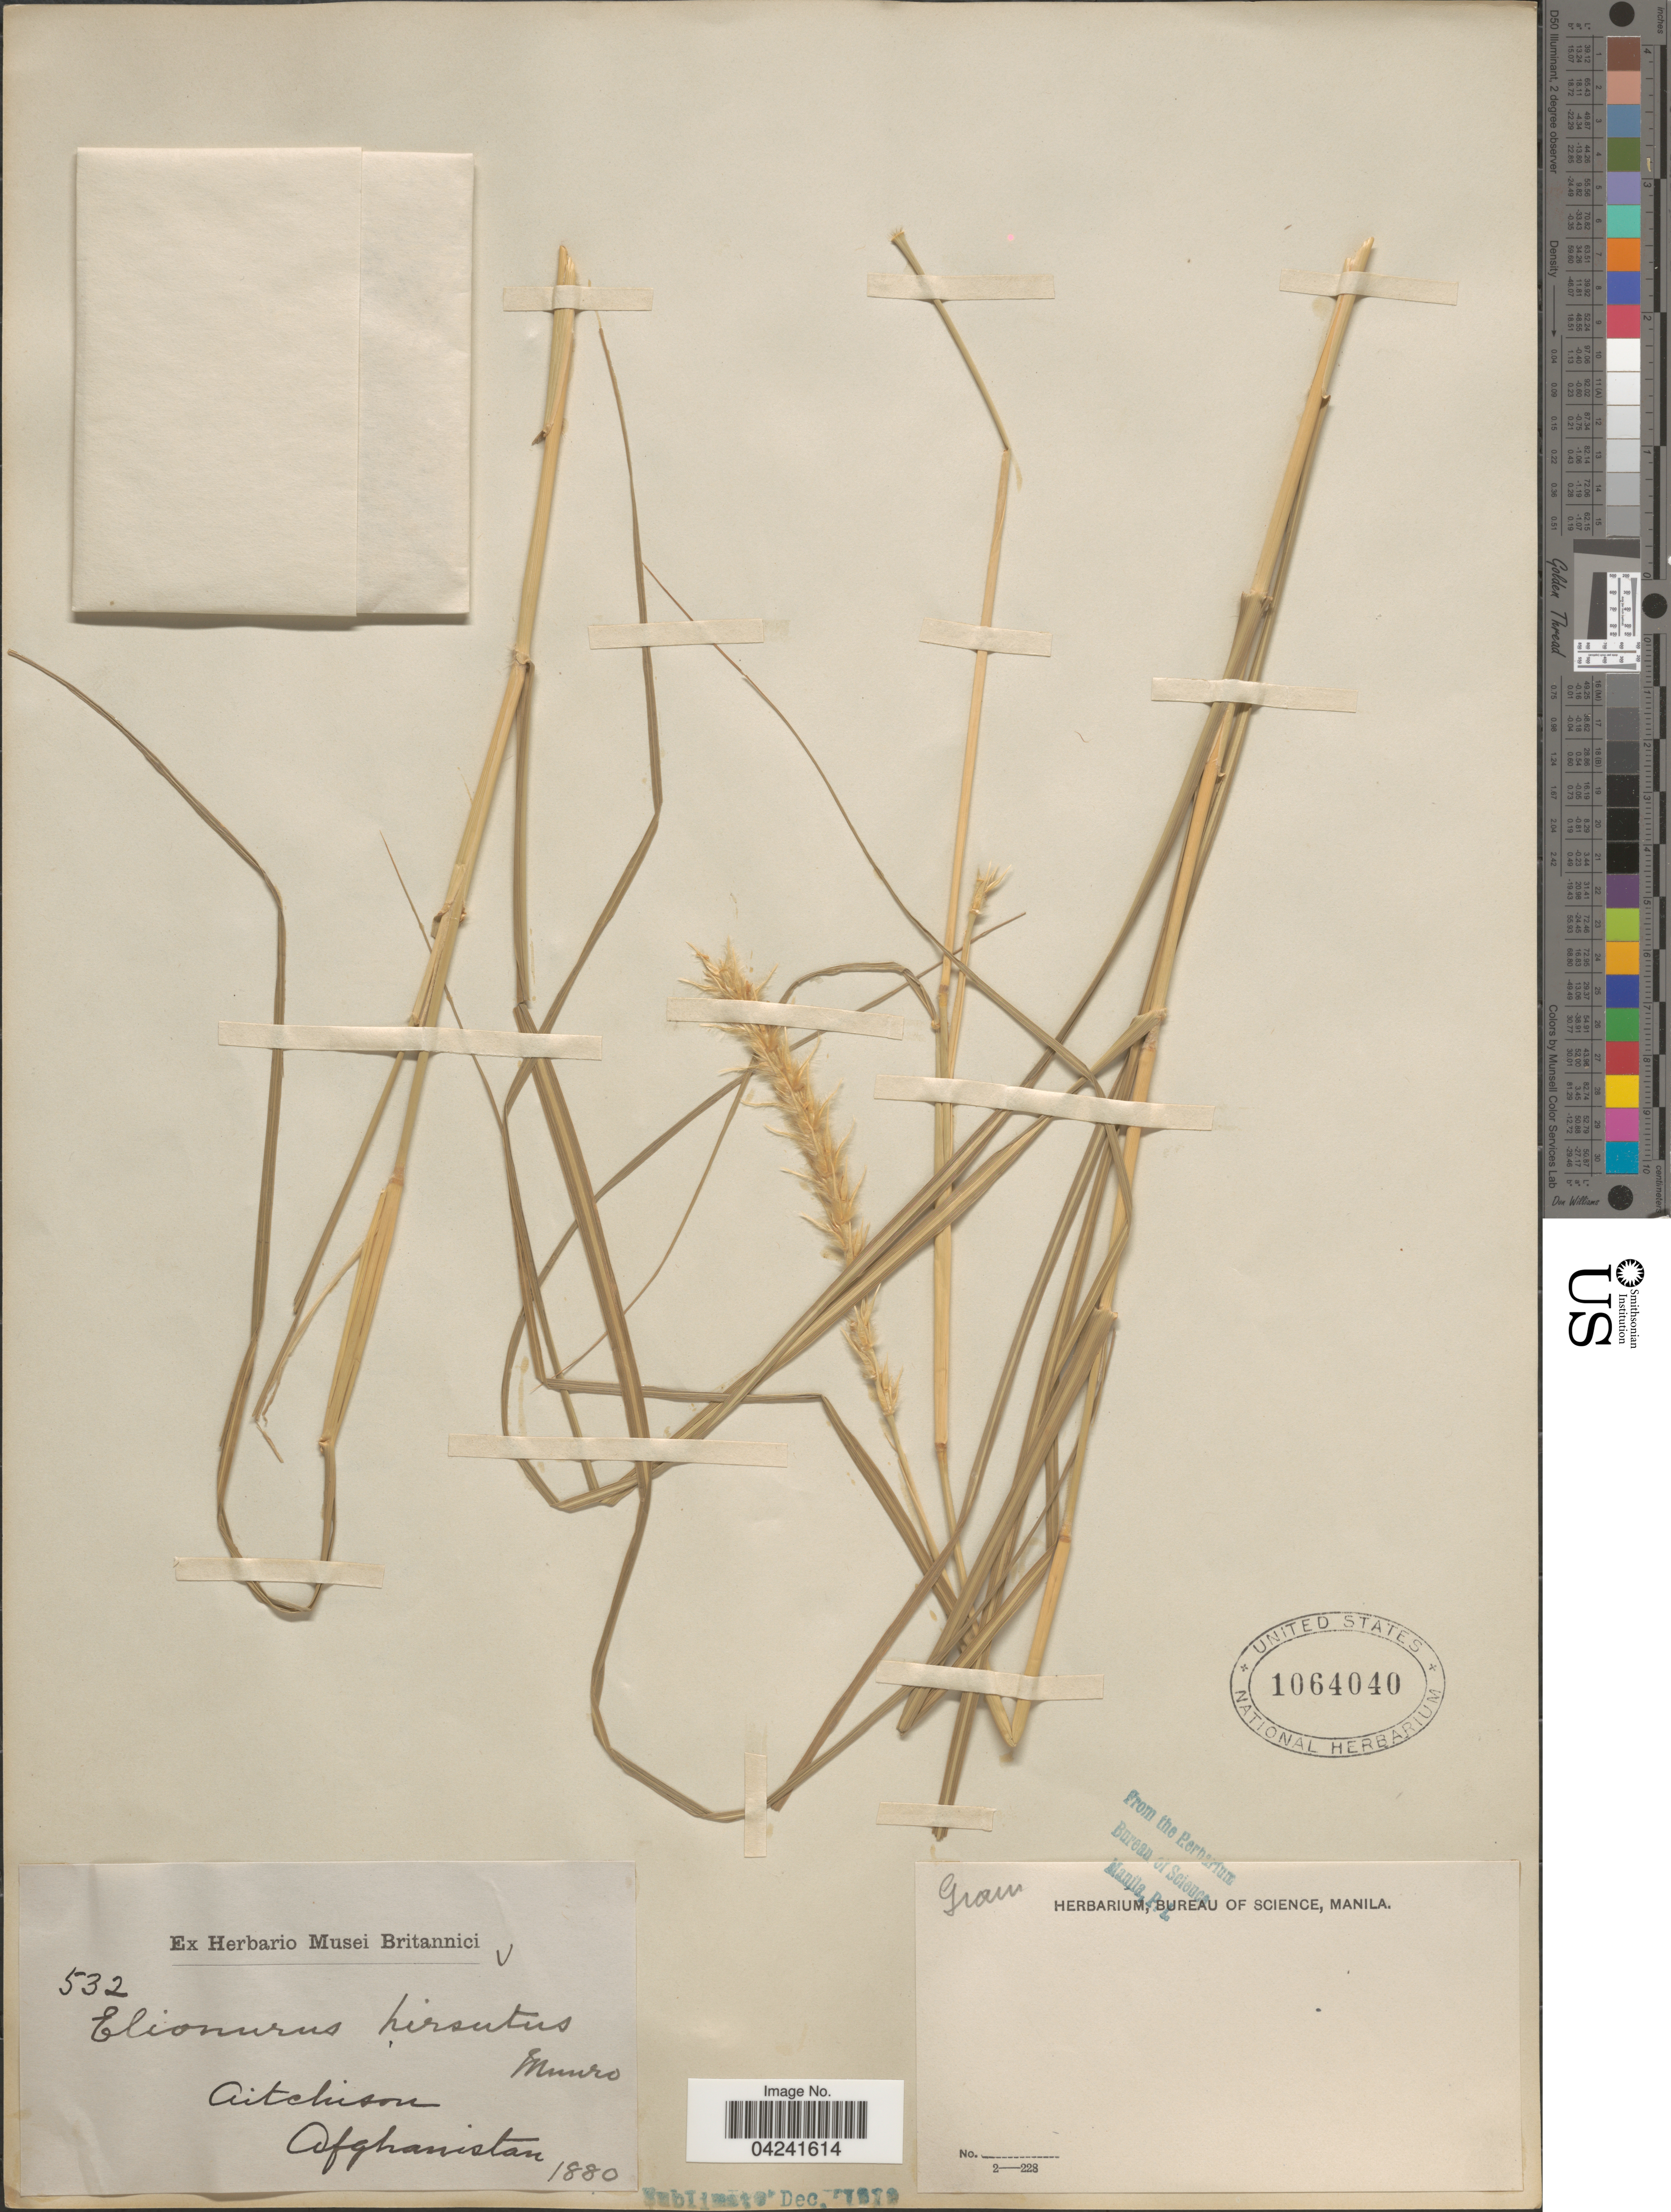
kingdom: Plantae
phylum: Tracheophyta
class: Liliopsida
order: Poales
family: Poaceae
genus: Lasiurus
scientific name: Lasiurus scindicus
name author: Henr.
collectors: Aitchison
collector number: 532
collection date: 1880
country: Afghanistan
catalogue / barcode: US 1064040